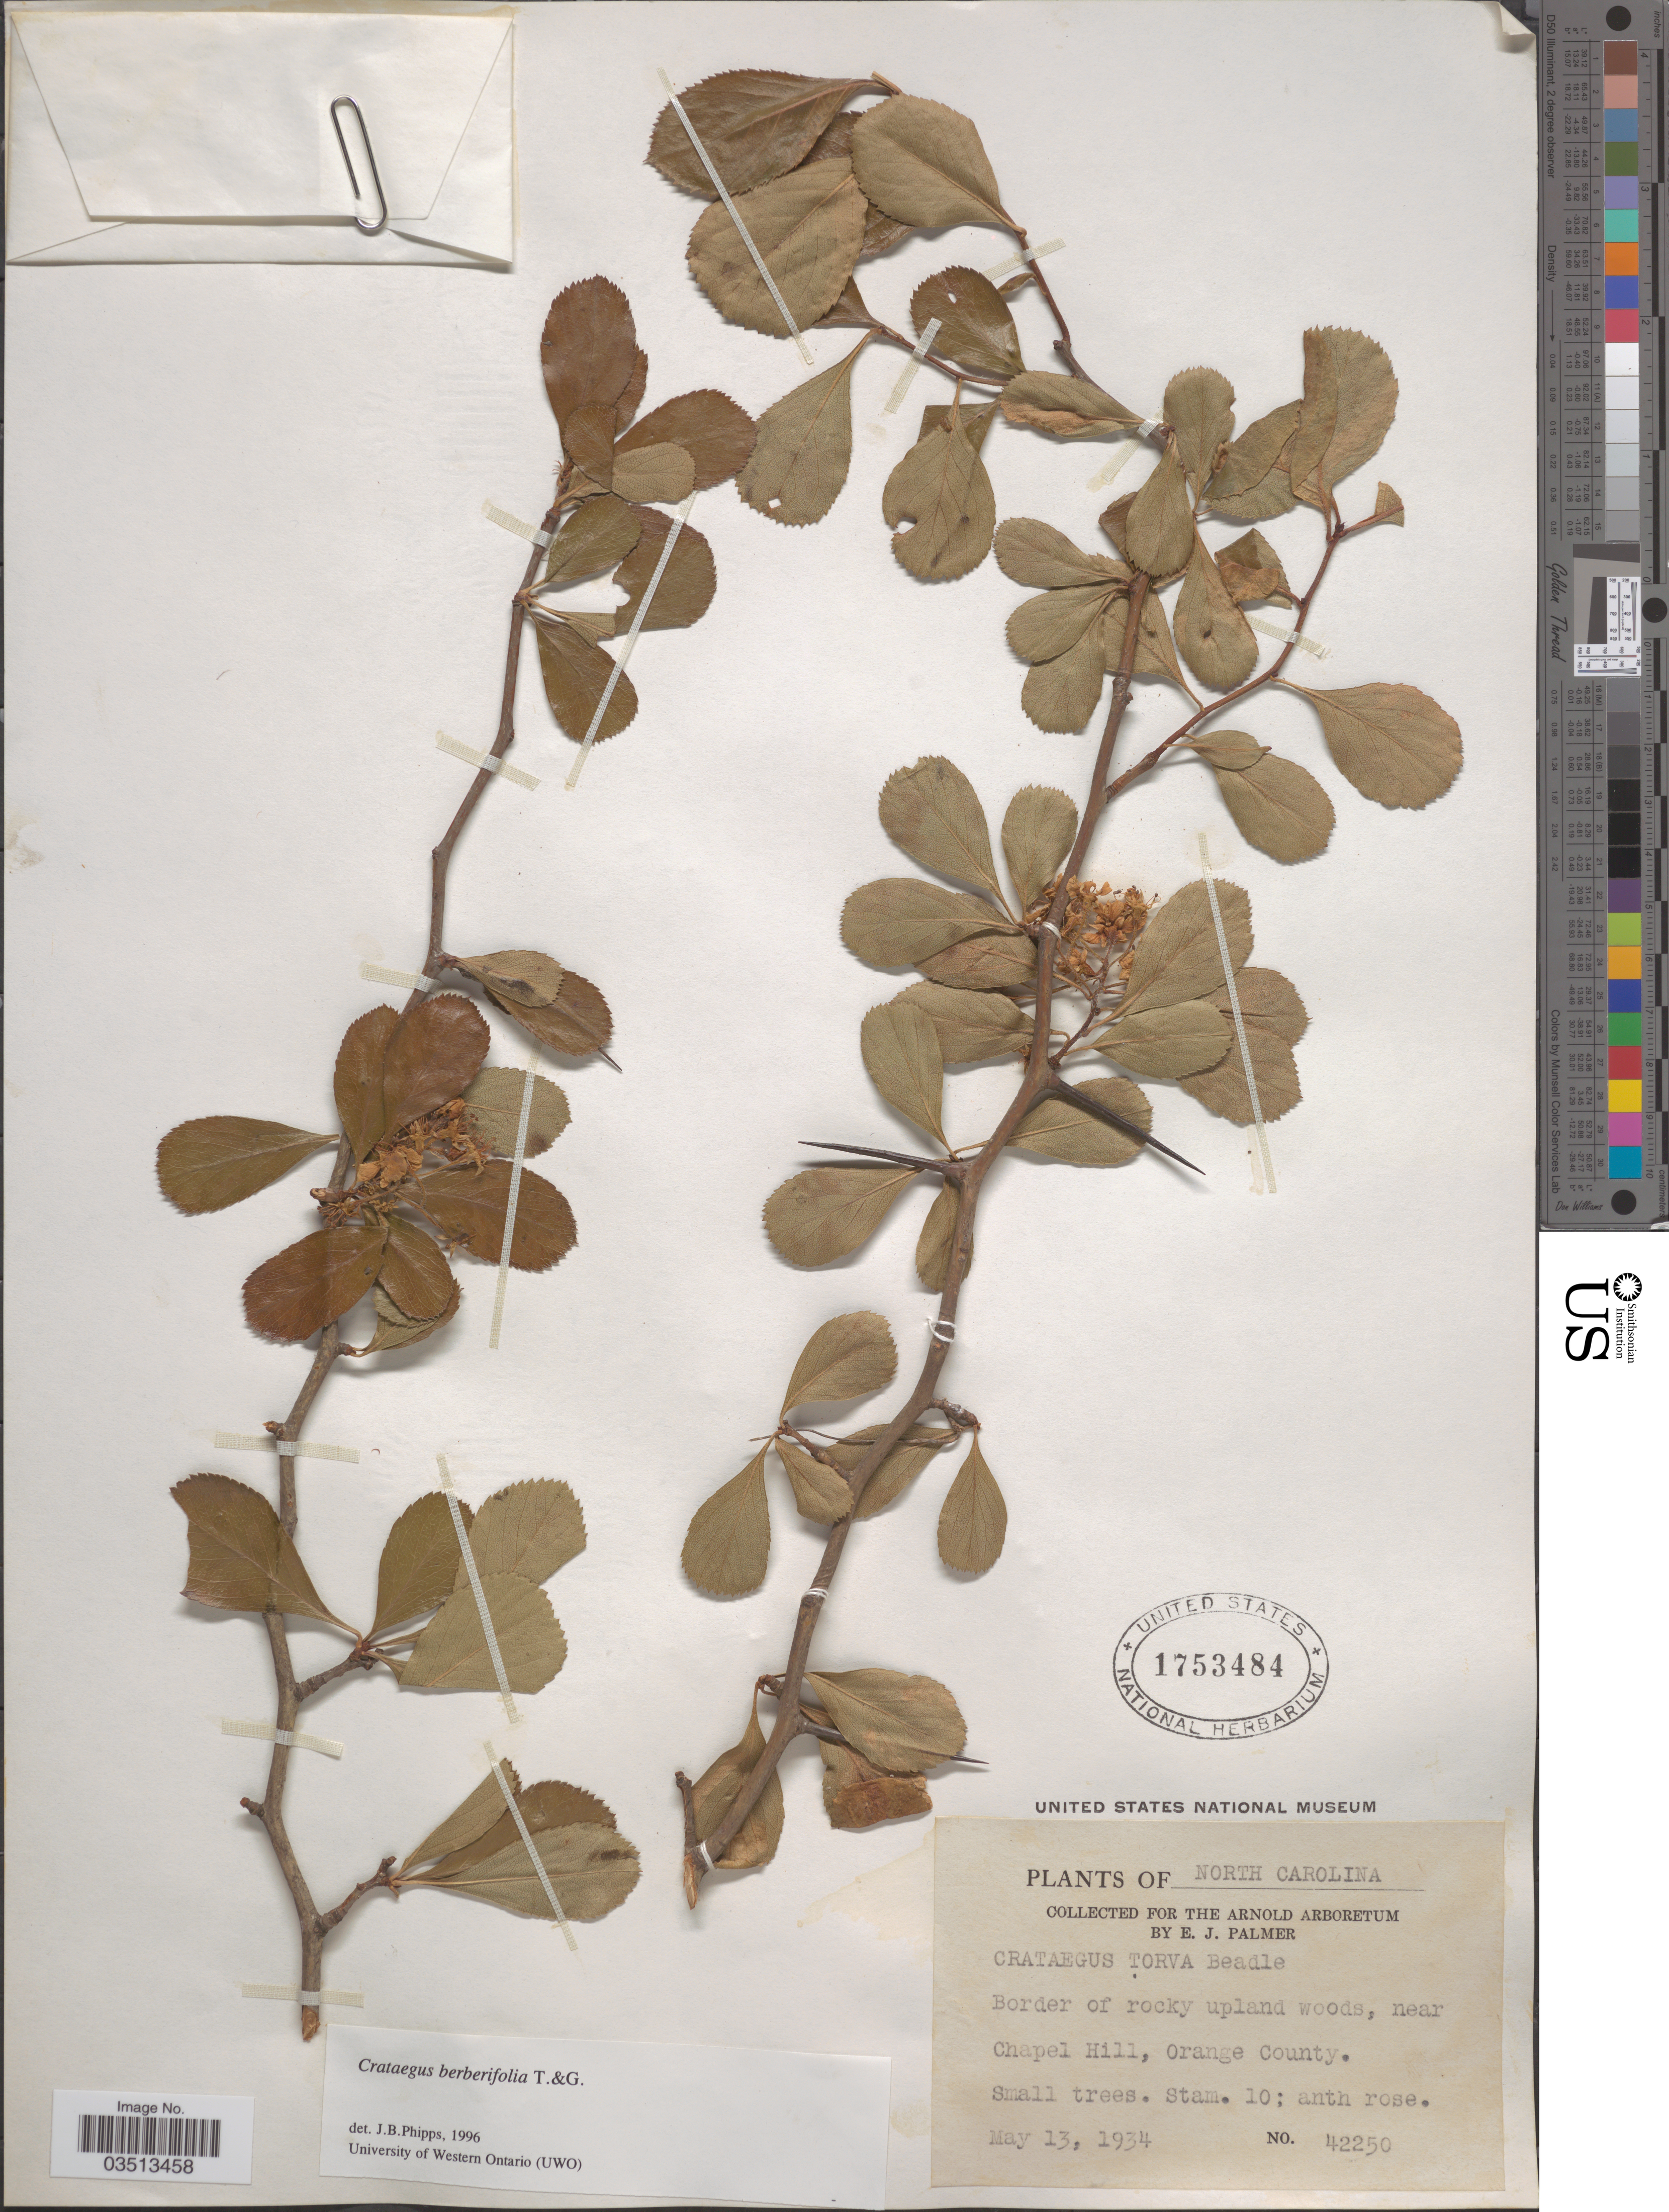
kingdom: Plantae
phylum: Tracheophyta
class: Magnoliopsida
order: Rosales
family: Rosaceae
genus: Crataegus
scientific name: Crataegus berberifolia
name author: Torr. & A. Gray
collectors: E. J. Palmer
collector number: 42250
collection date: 1934-05-13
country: United States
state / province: North Carolina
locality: Border of rocky upland woods, near Chapel Hill, Orange County.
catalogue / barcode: US 1753484